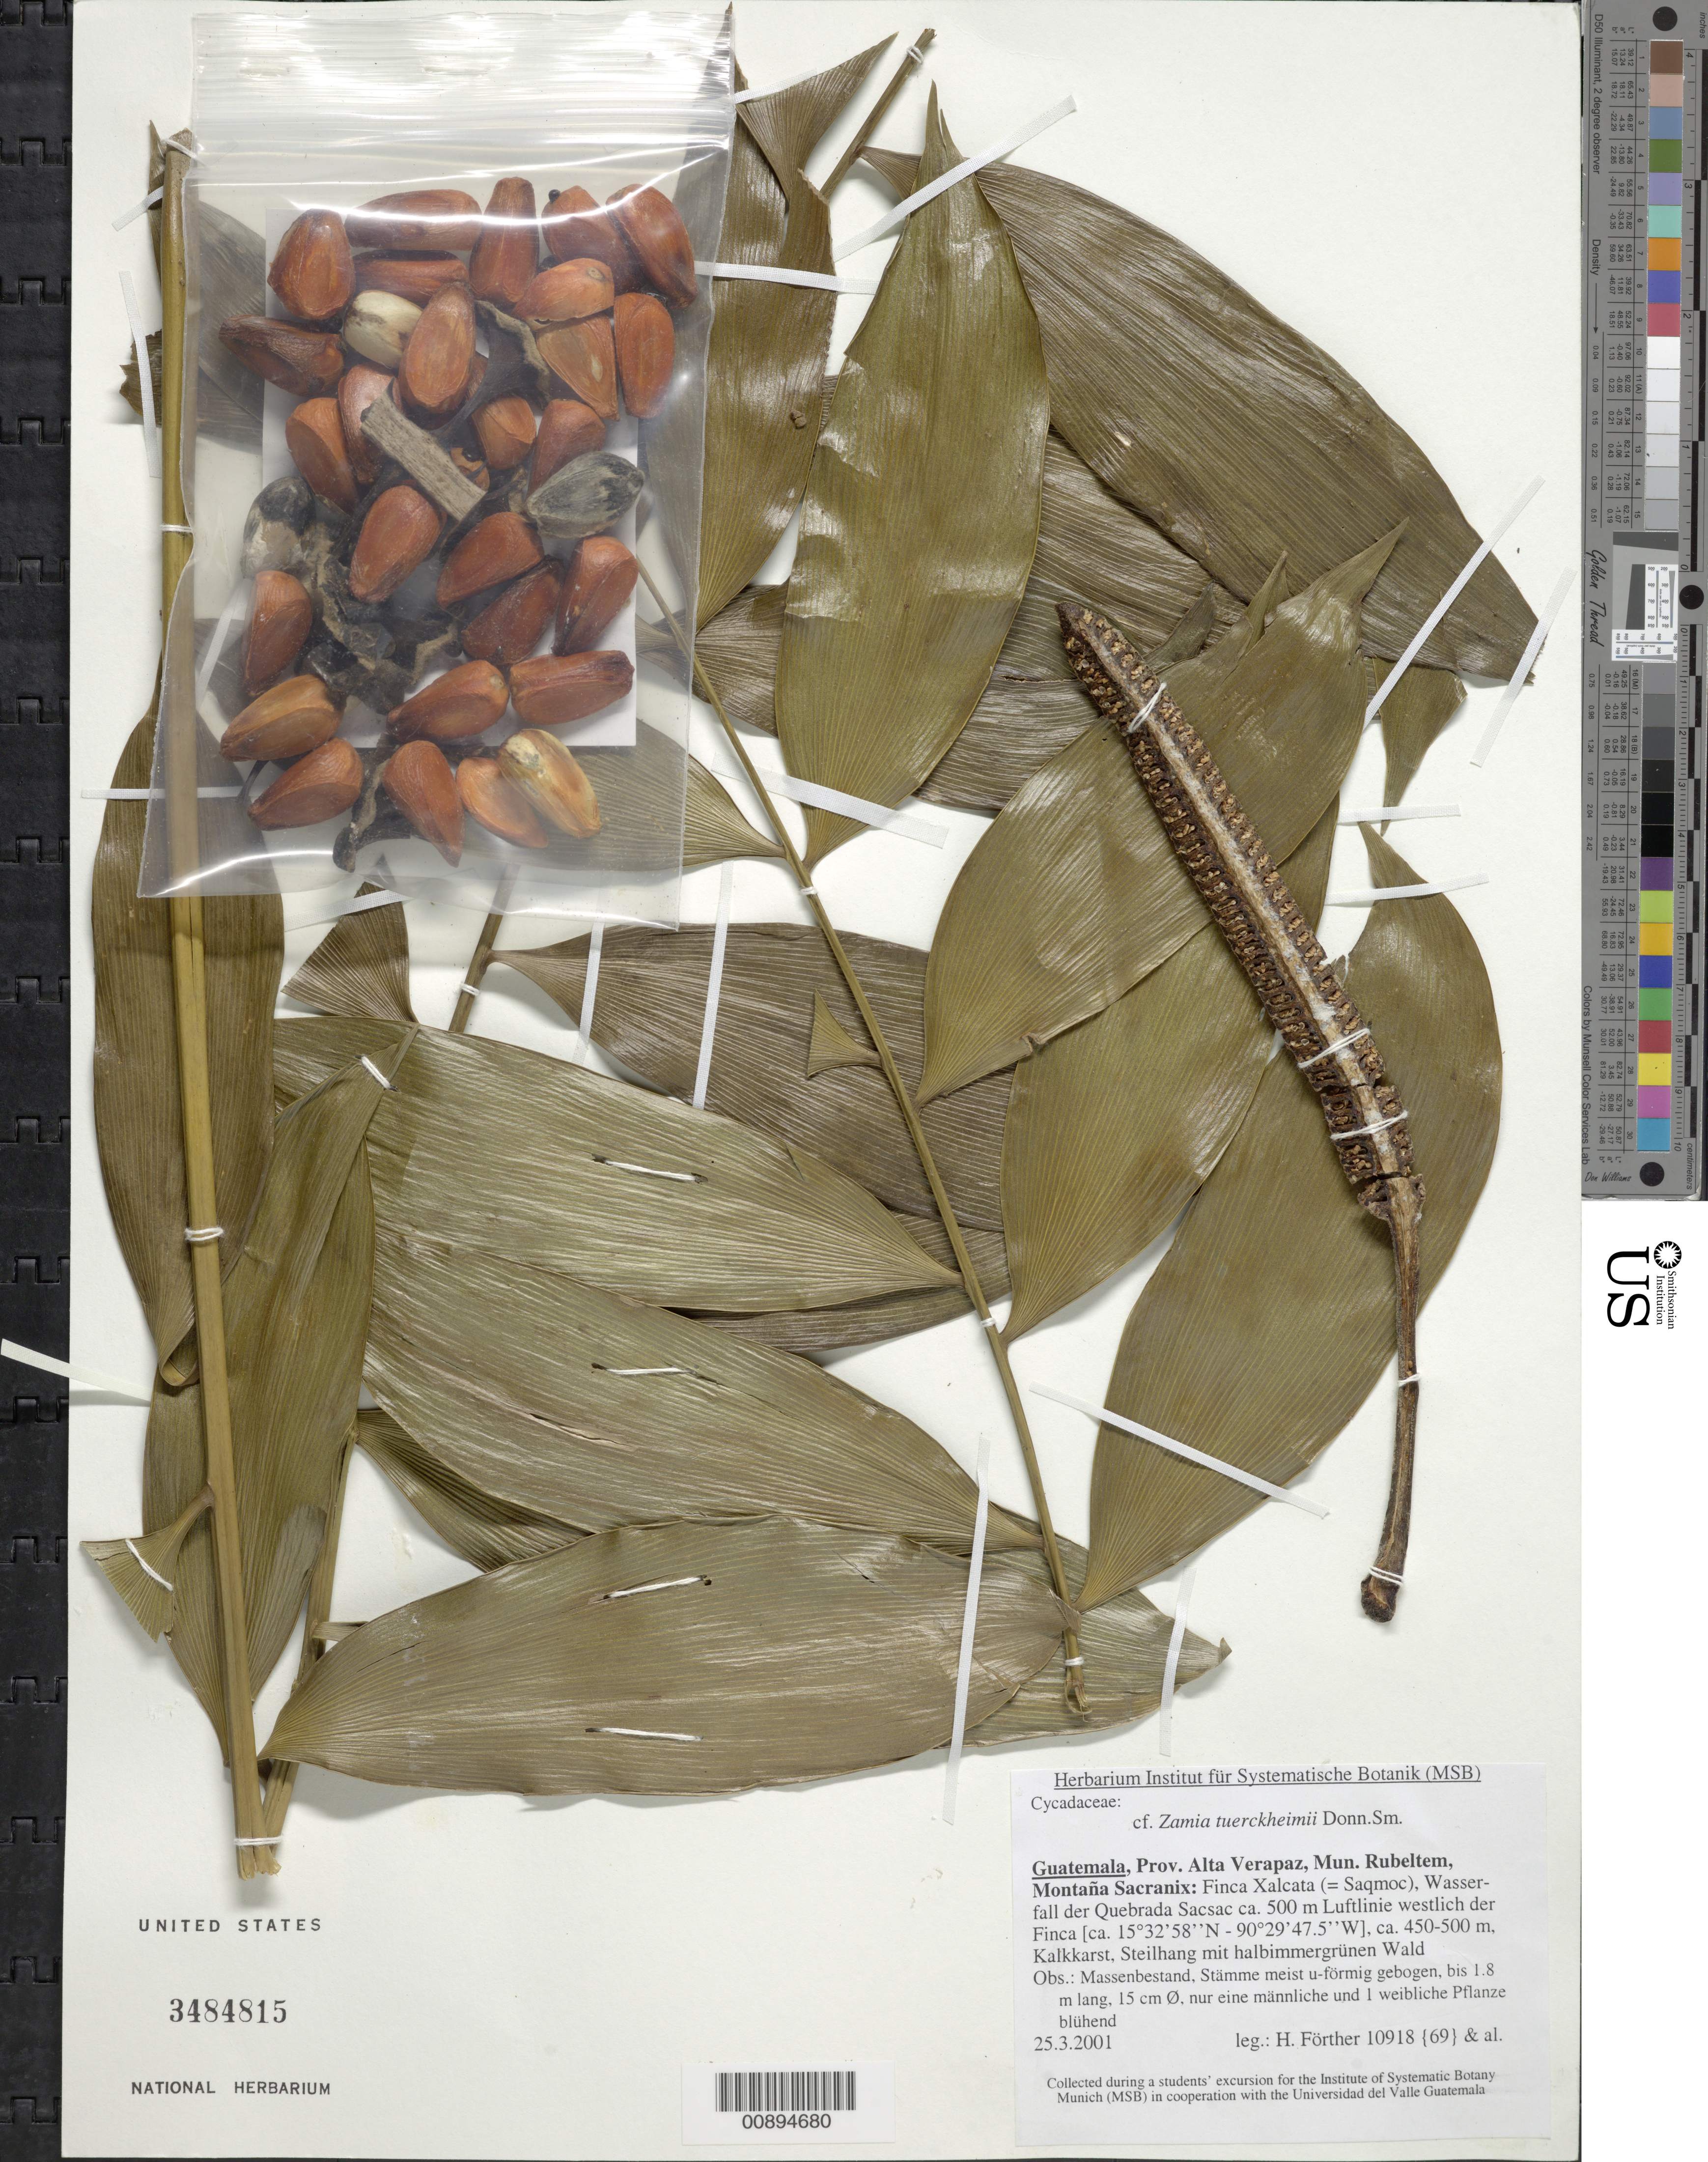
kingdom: Plantae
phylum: Tracheophyta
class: Cycadopsida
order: Cycadales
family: Zamiaceae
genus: Zamia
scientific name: Zamia tuerckheimii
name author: Donn. Sm.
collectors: H. Förther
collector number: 10918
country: Guatemala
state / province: Alta Verapaz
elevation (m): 450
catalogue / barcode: US 3484815